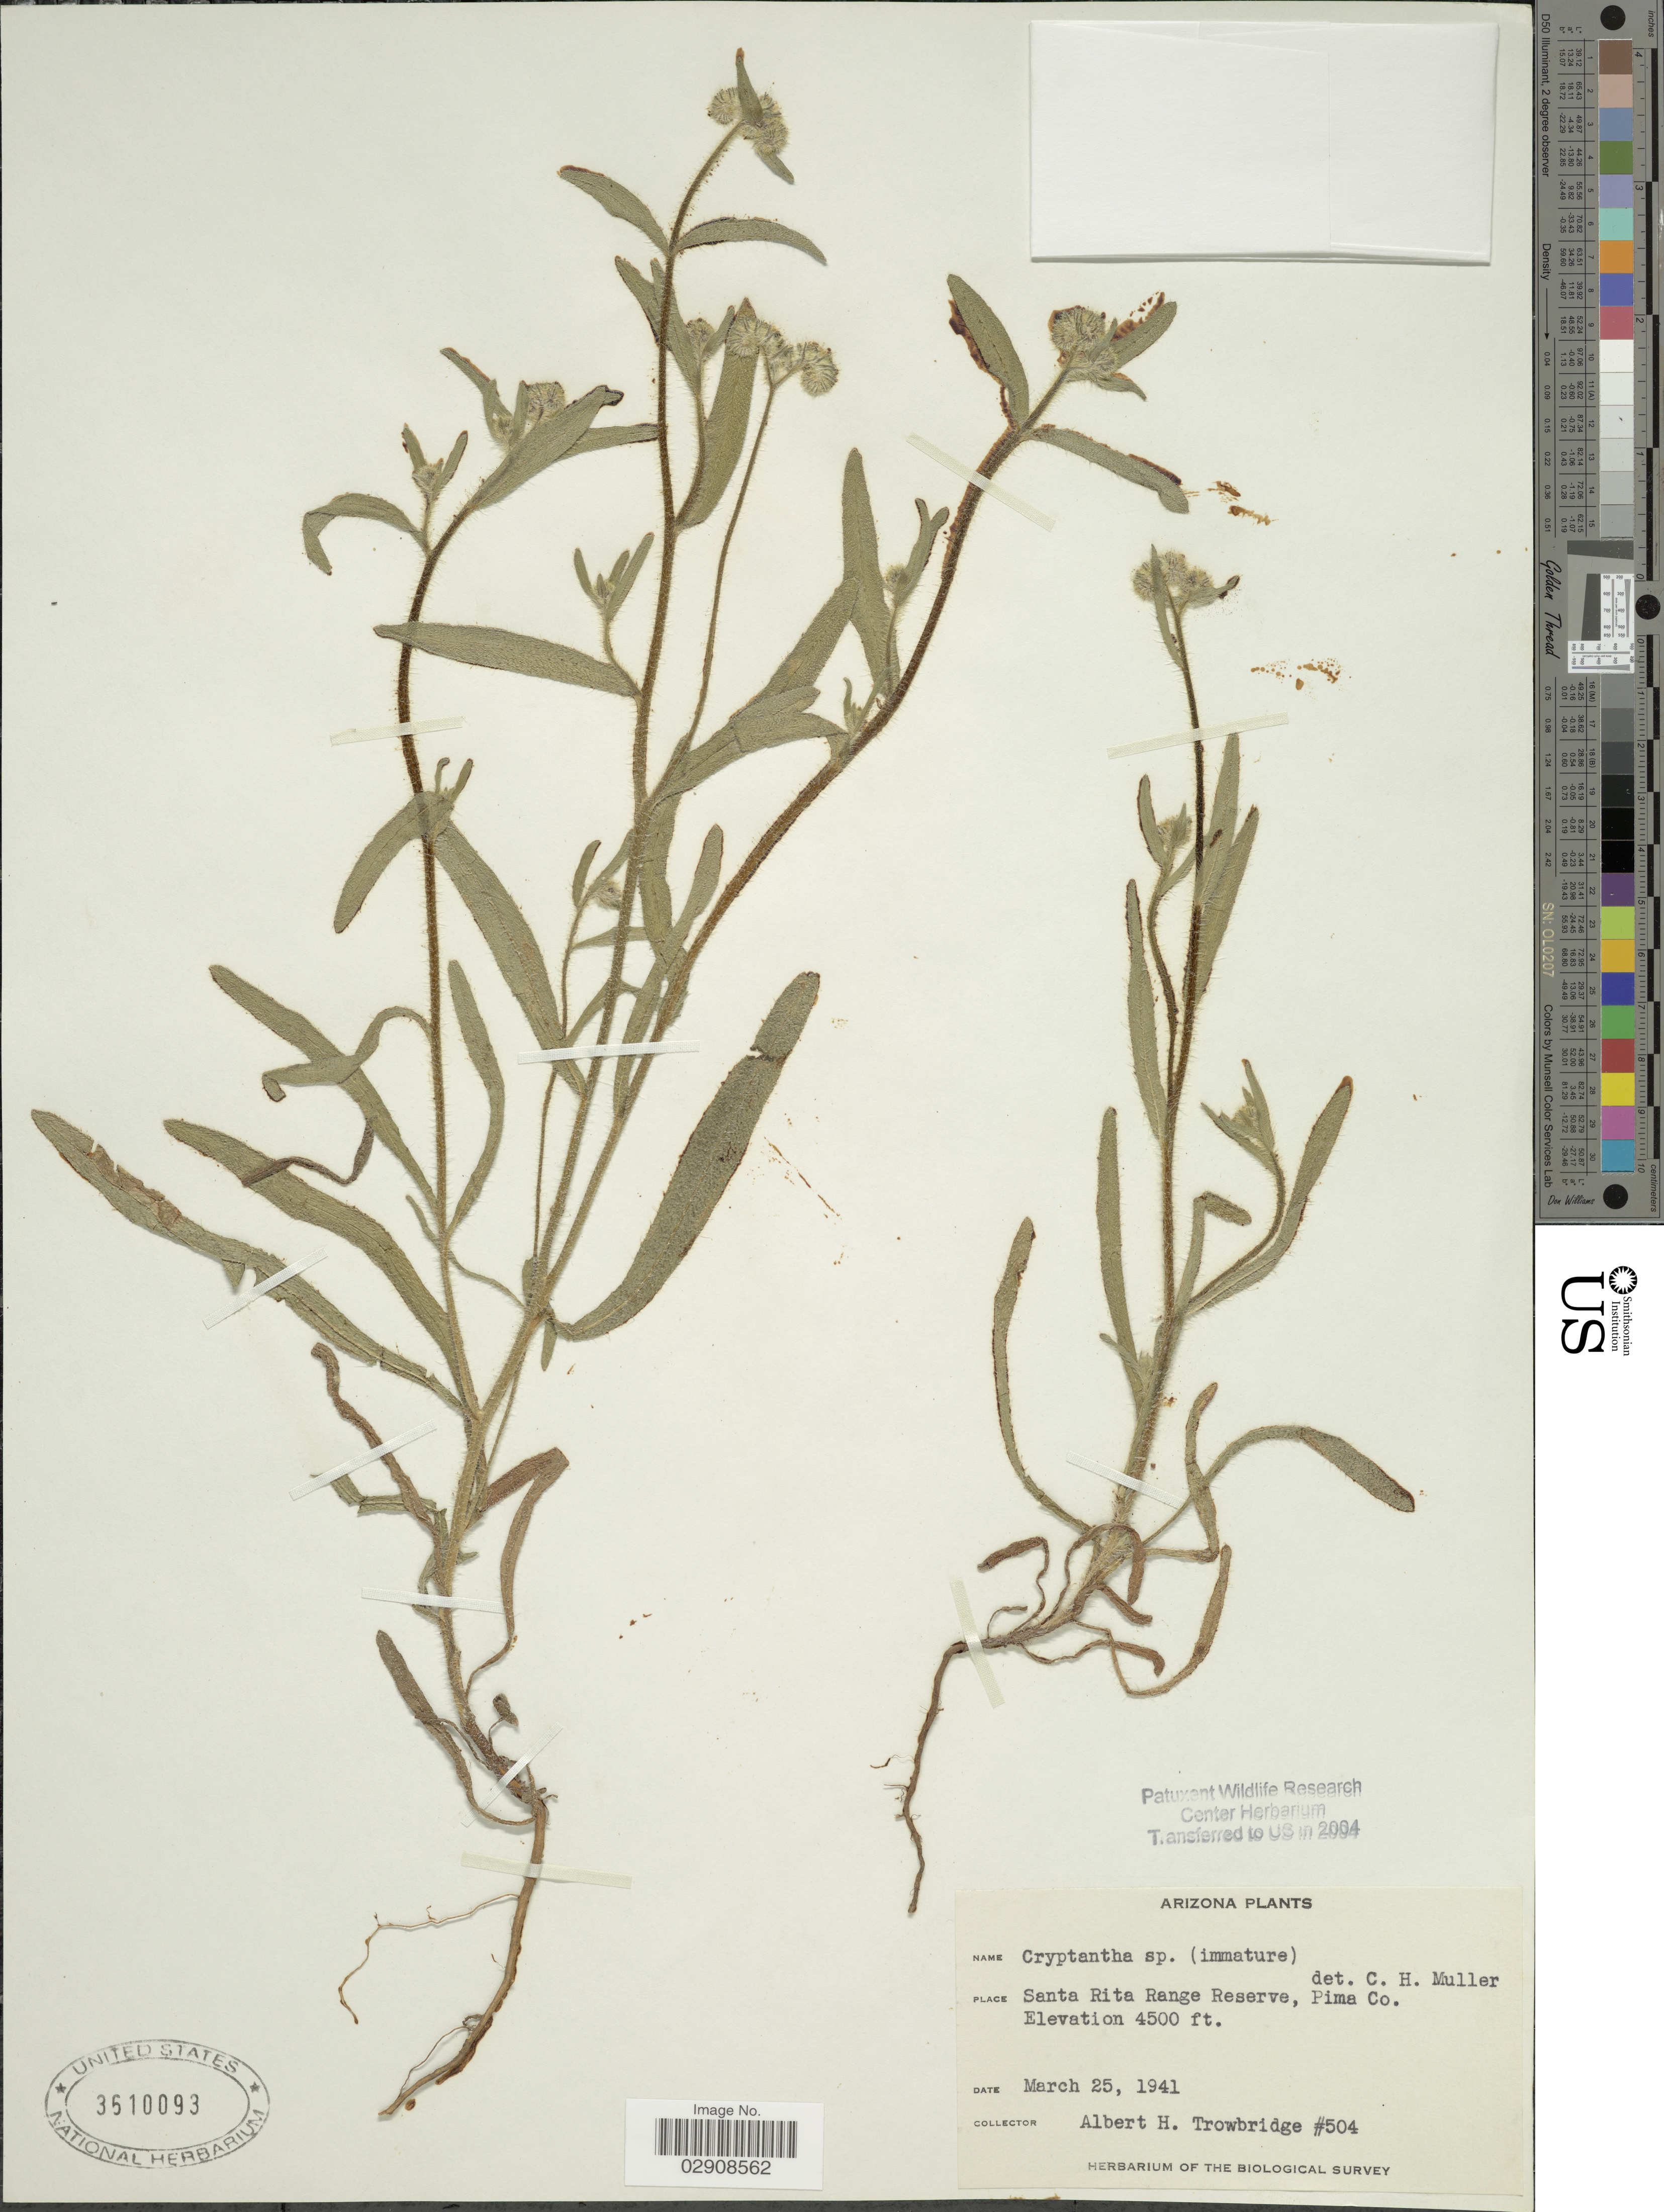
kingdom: Plantae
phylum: Tracheophyta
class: Magnoliopsida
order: Boraginales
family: Boraginaceae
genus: Cryptantha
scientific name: Cryptantha sp.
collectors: A. H. Trowbridge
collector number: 504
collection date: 1941-03-25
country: United States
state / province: Arizona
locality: Santa Rita Range Reserve, Pima Co.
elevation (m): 1372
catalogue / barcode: US 3610093